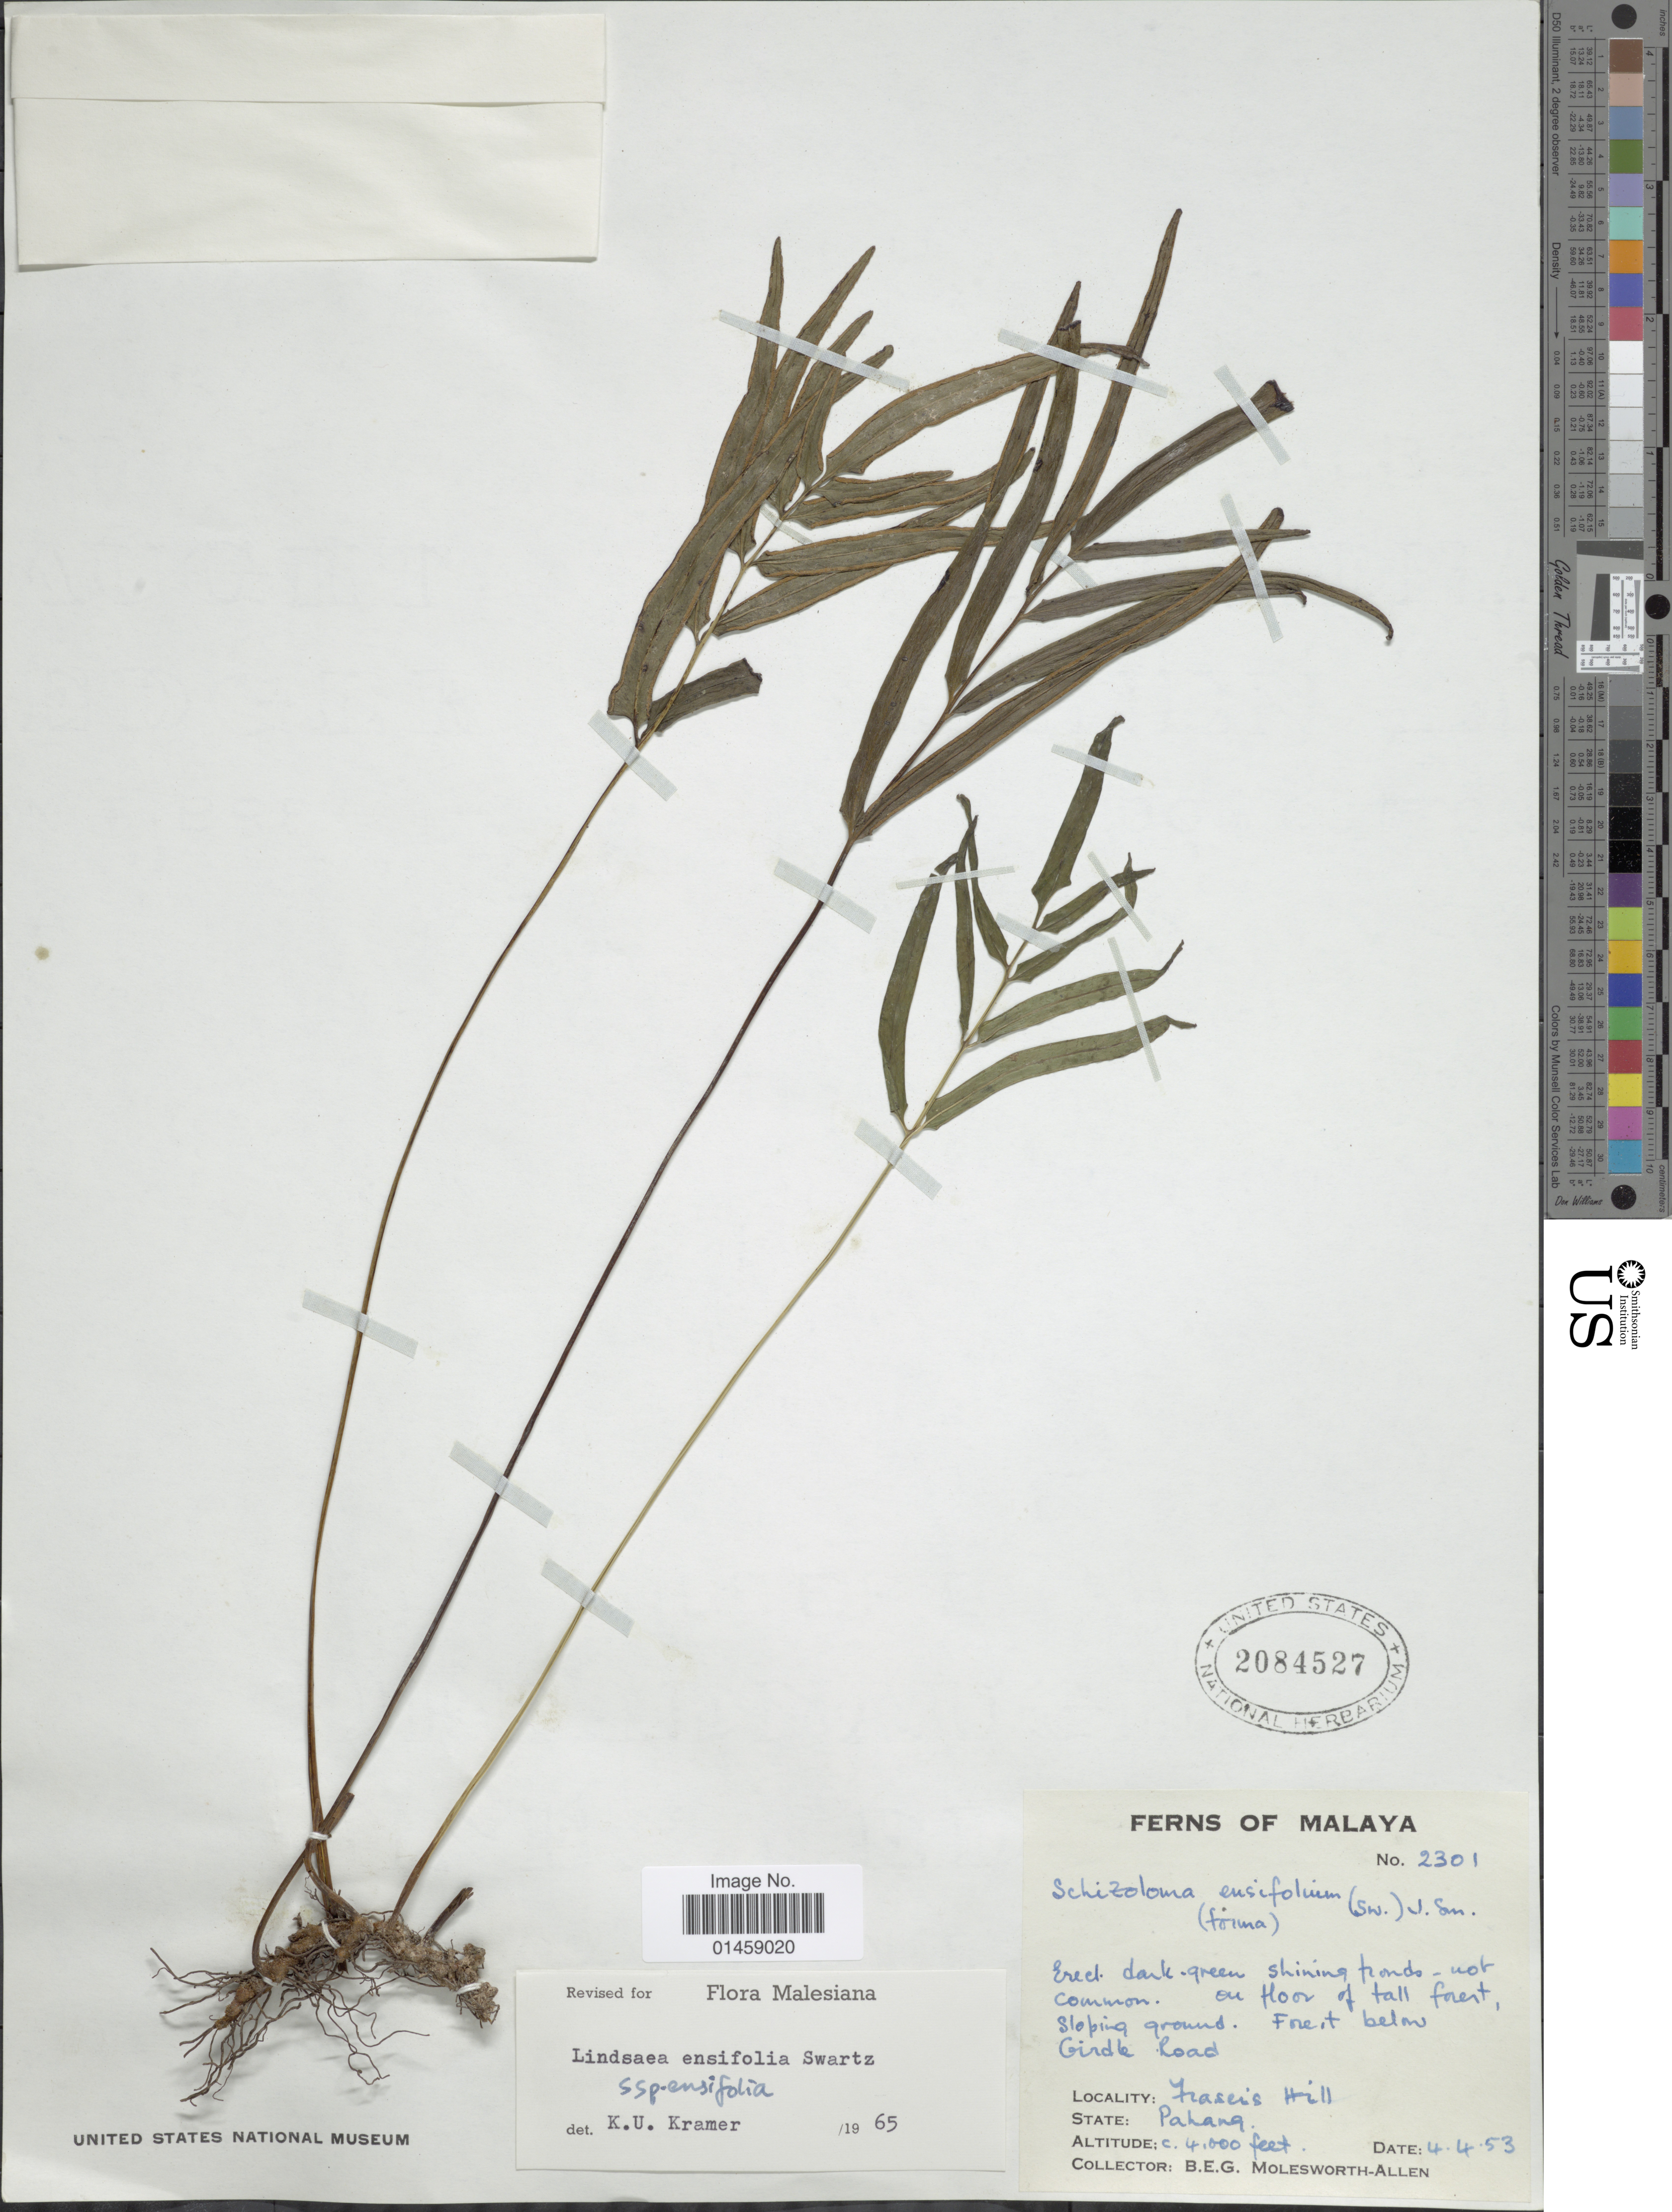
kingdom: Plantae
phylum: Tracheophyta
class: Polypodiopsida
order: Polypodiales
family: Lindsaeaceae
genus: Lindsaea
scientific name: Lindsaea ensifolia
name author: Sw.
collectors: B. E. G. Molesworth-Allen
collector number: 2301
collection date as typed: Transcribed d/m/y: 4/4/53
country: Malaysia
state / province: Pahang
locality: Malaya, Fraser's Hill. Forest below Gridle Road.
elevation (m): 1219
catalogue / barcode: US 2084527